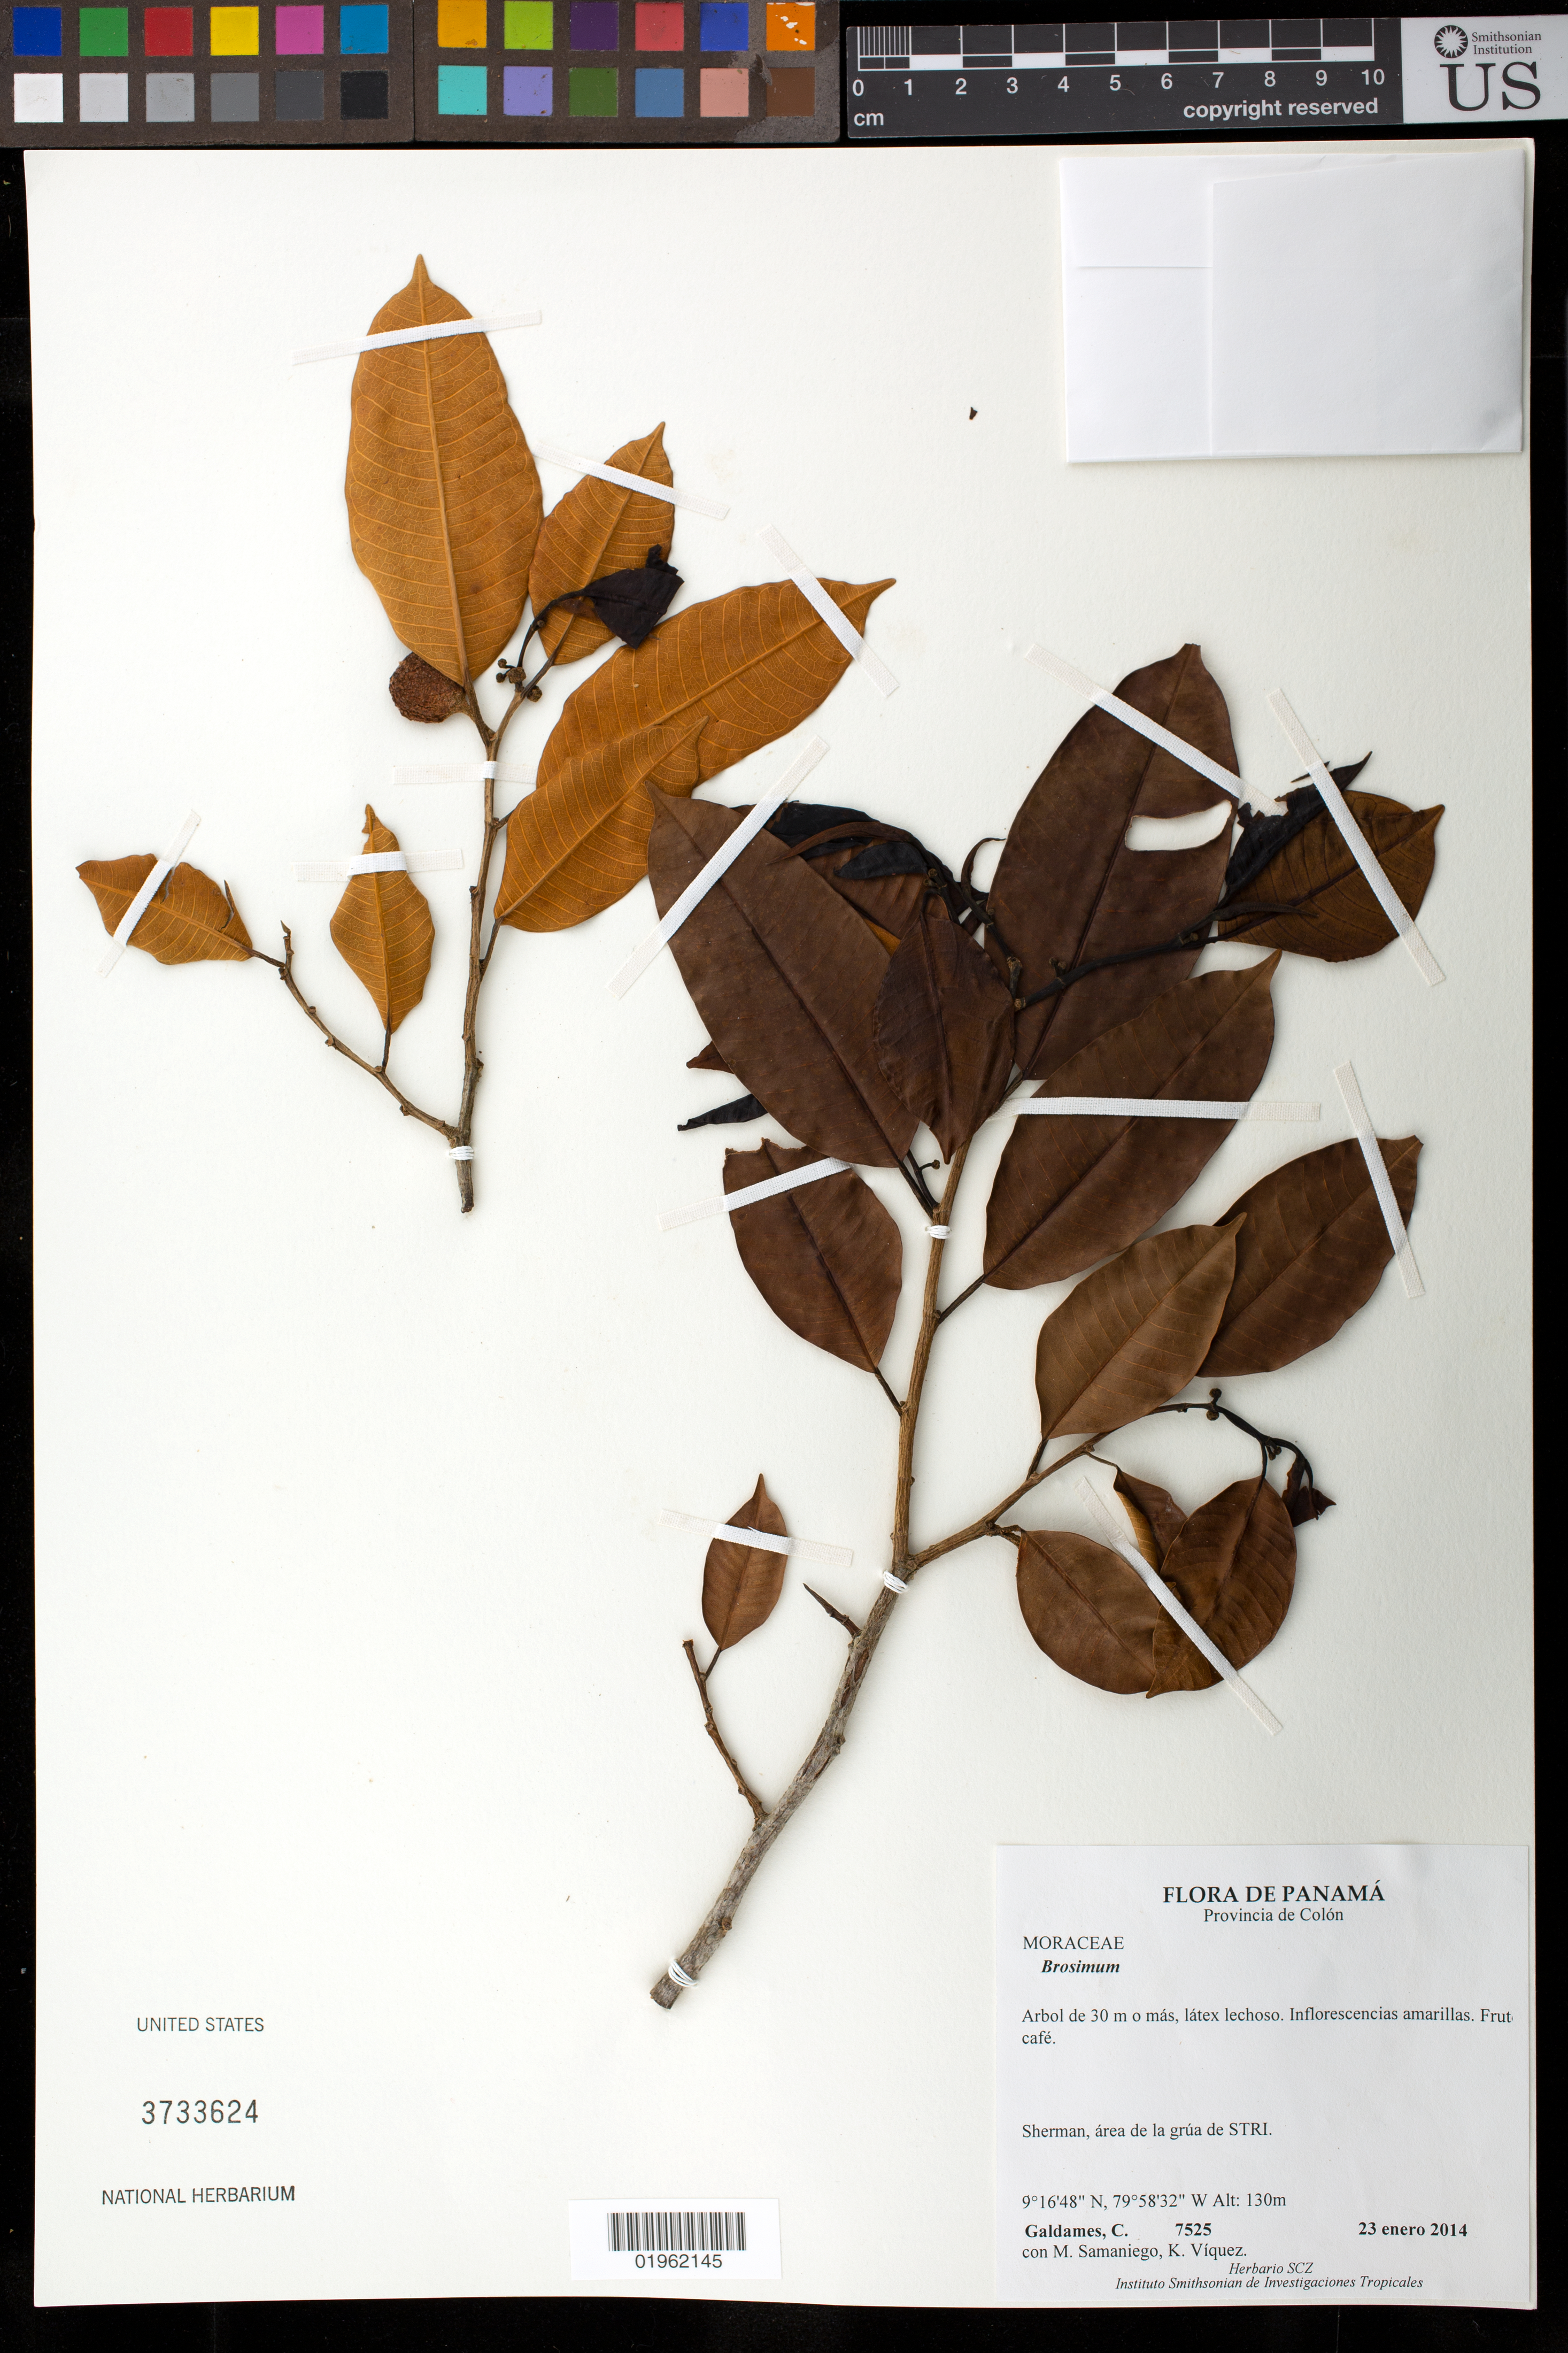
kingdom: Plantae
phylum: Tracheophyta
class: Magnoliopsida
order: Rosales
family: Moraceae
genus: Brosimum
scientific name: Brosimum sp.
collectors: C. Galdames, M. Samaniego & K. Viquez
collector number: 7525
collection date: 2014-01-23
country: Panama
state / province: Colón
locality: Sherman, área de la grúa de STRI.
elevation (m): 130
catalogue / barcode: US 3733624